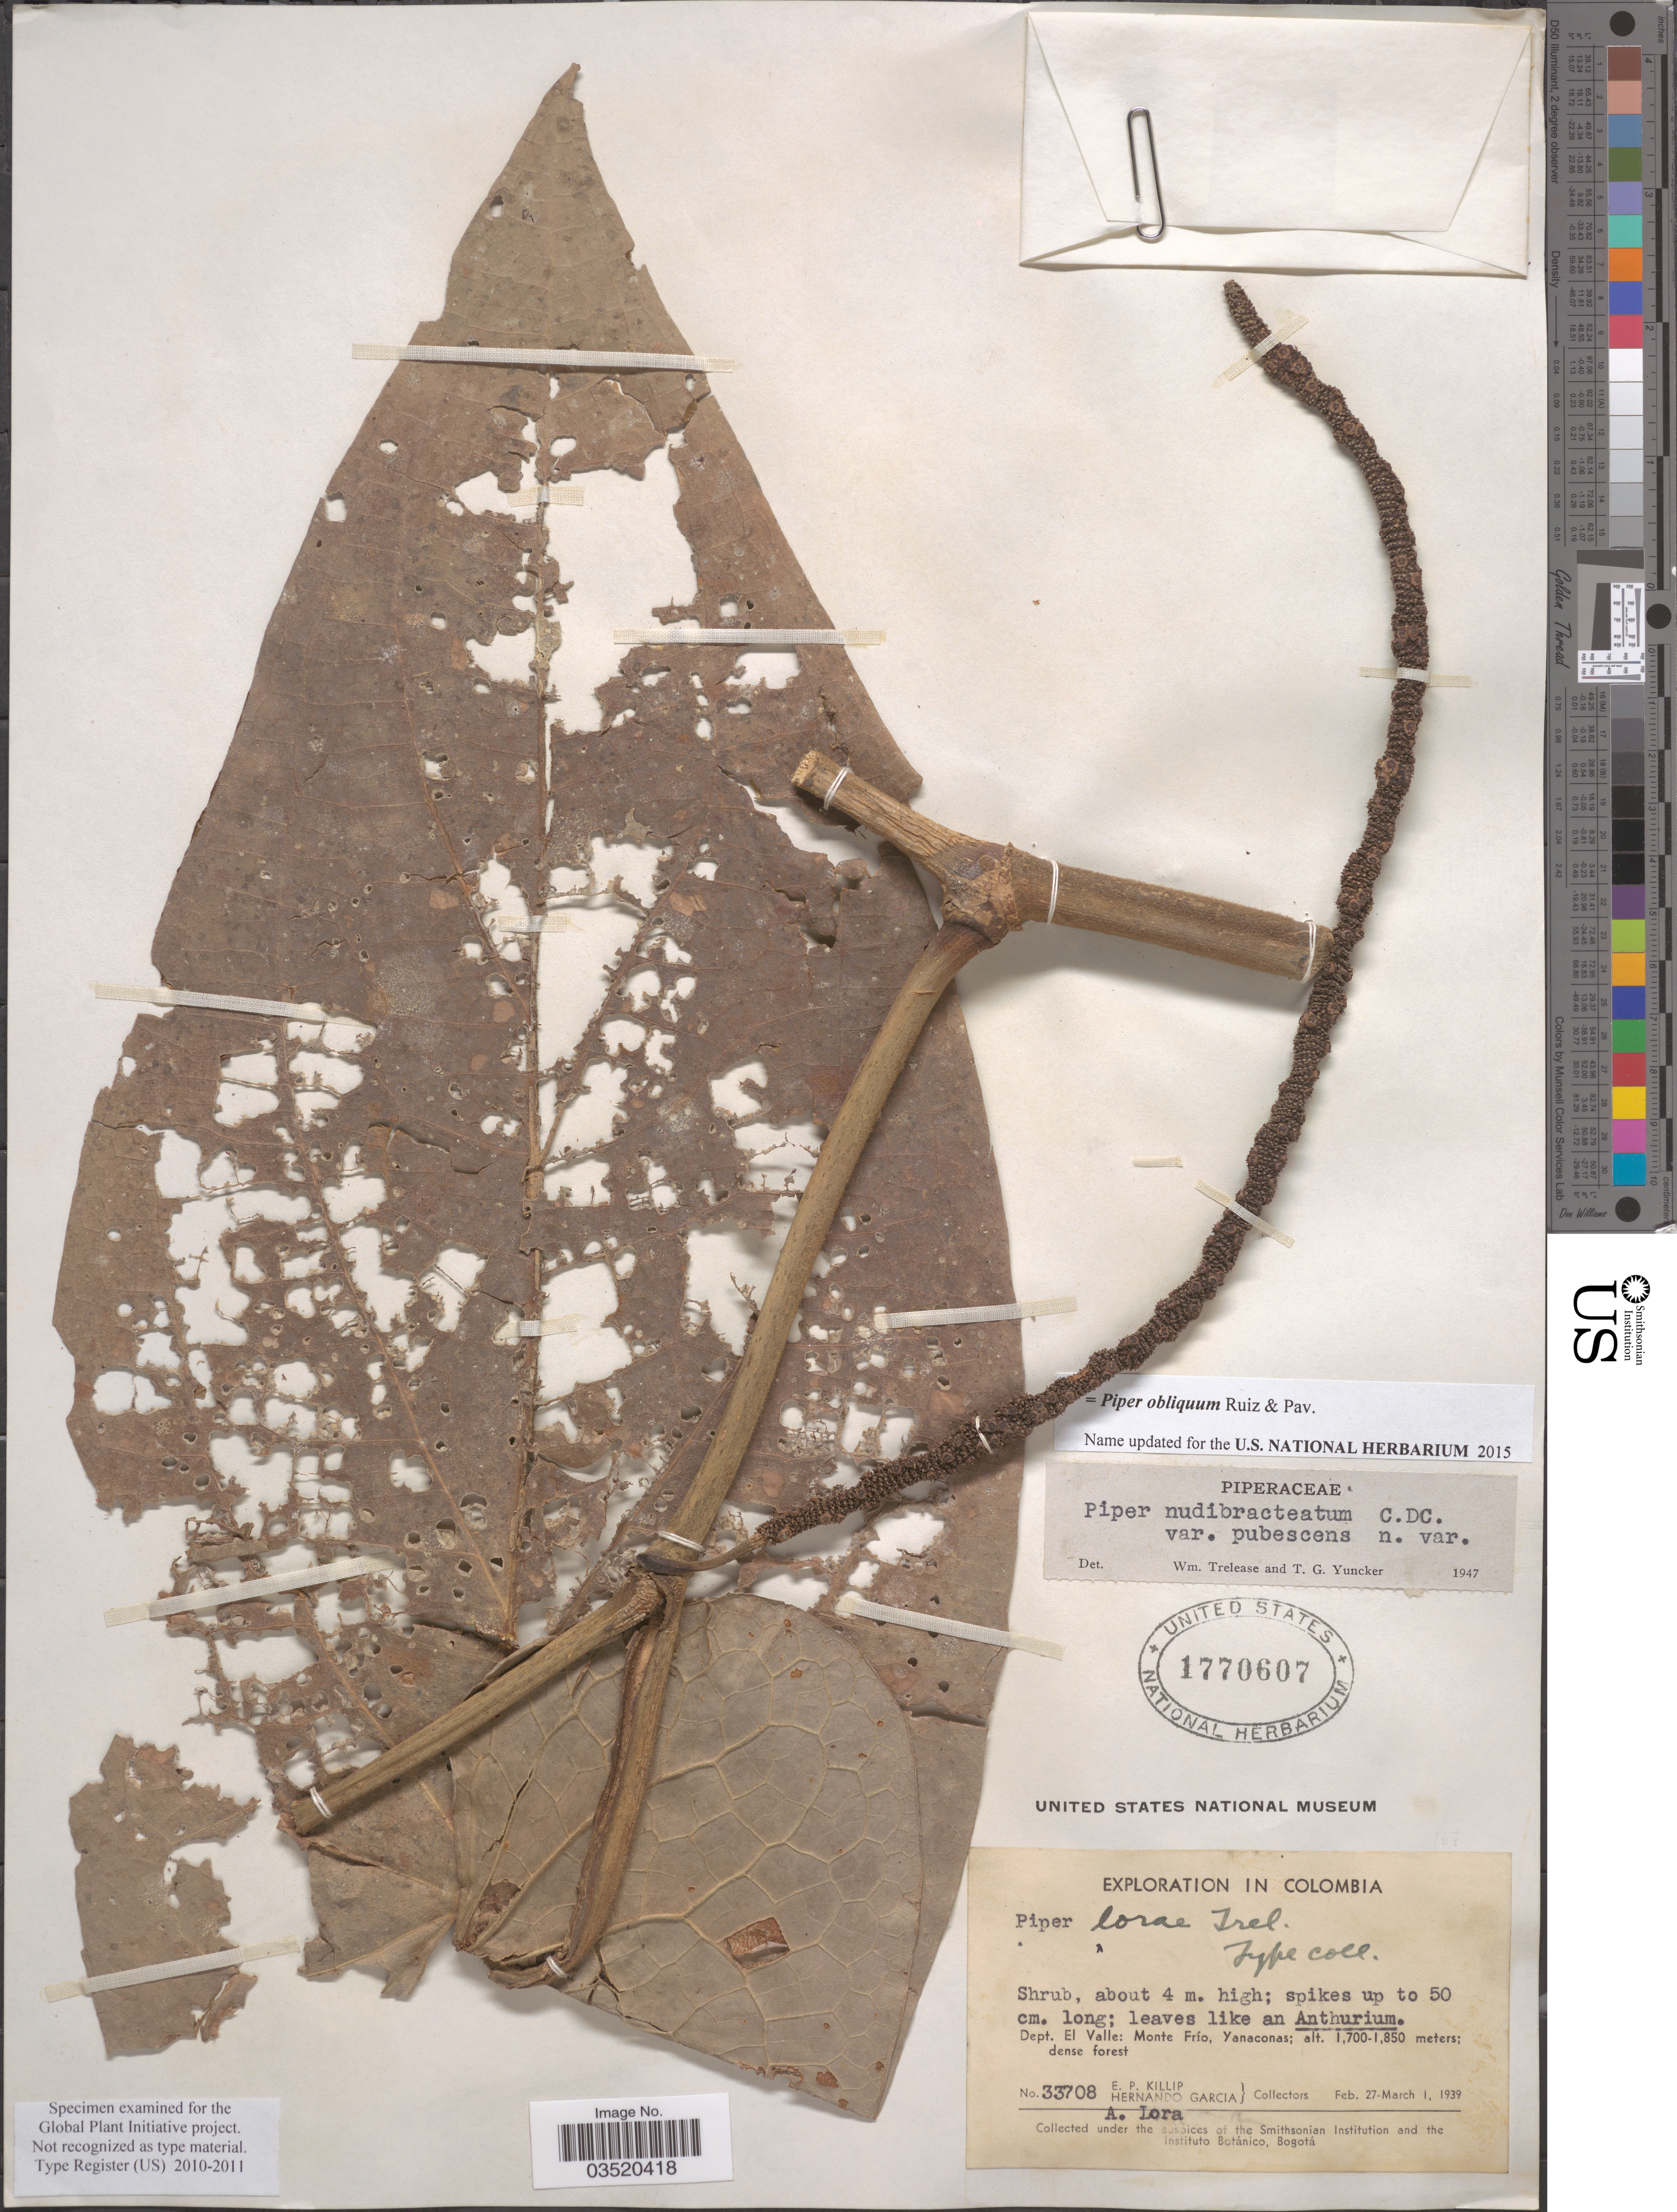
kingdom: Plantae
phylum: Tracheophyta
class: Magnoliopsida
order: Piperales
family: Piperaceae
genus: Piper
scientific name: Piper obliquum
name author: Ruiz & Pav.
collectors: E. P. Killip, H. Garcia & A. Lora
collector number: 33708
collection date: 1939-02-27/1939-03-01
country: Colombia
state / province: Valle del Cauca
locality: Dept. El Valle: Monte Frío, Yanaconas.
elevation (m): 1700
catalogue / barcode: US 1770607